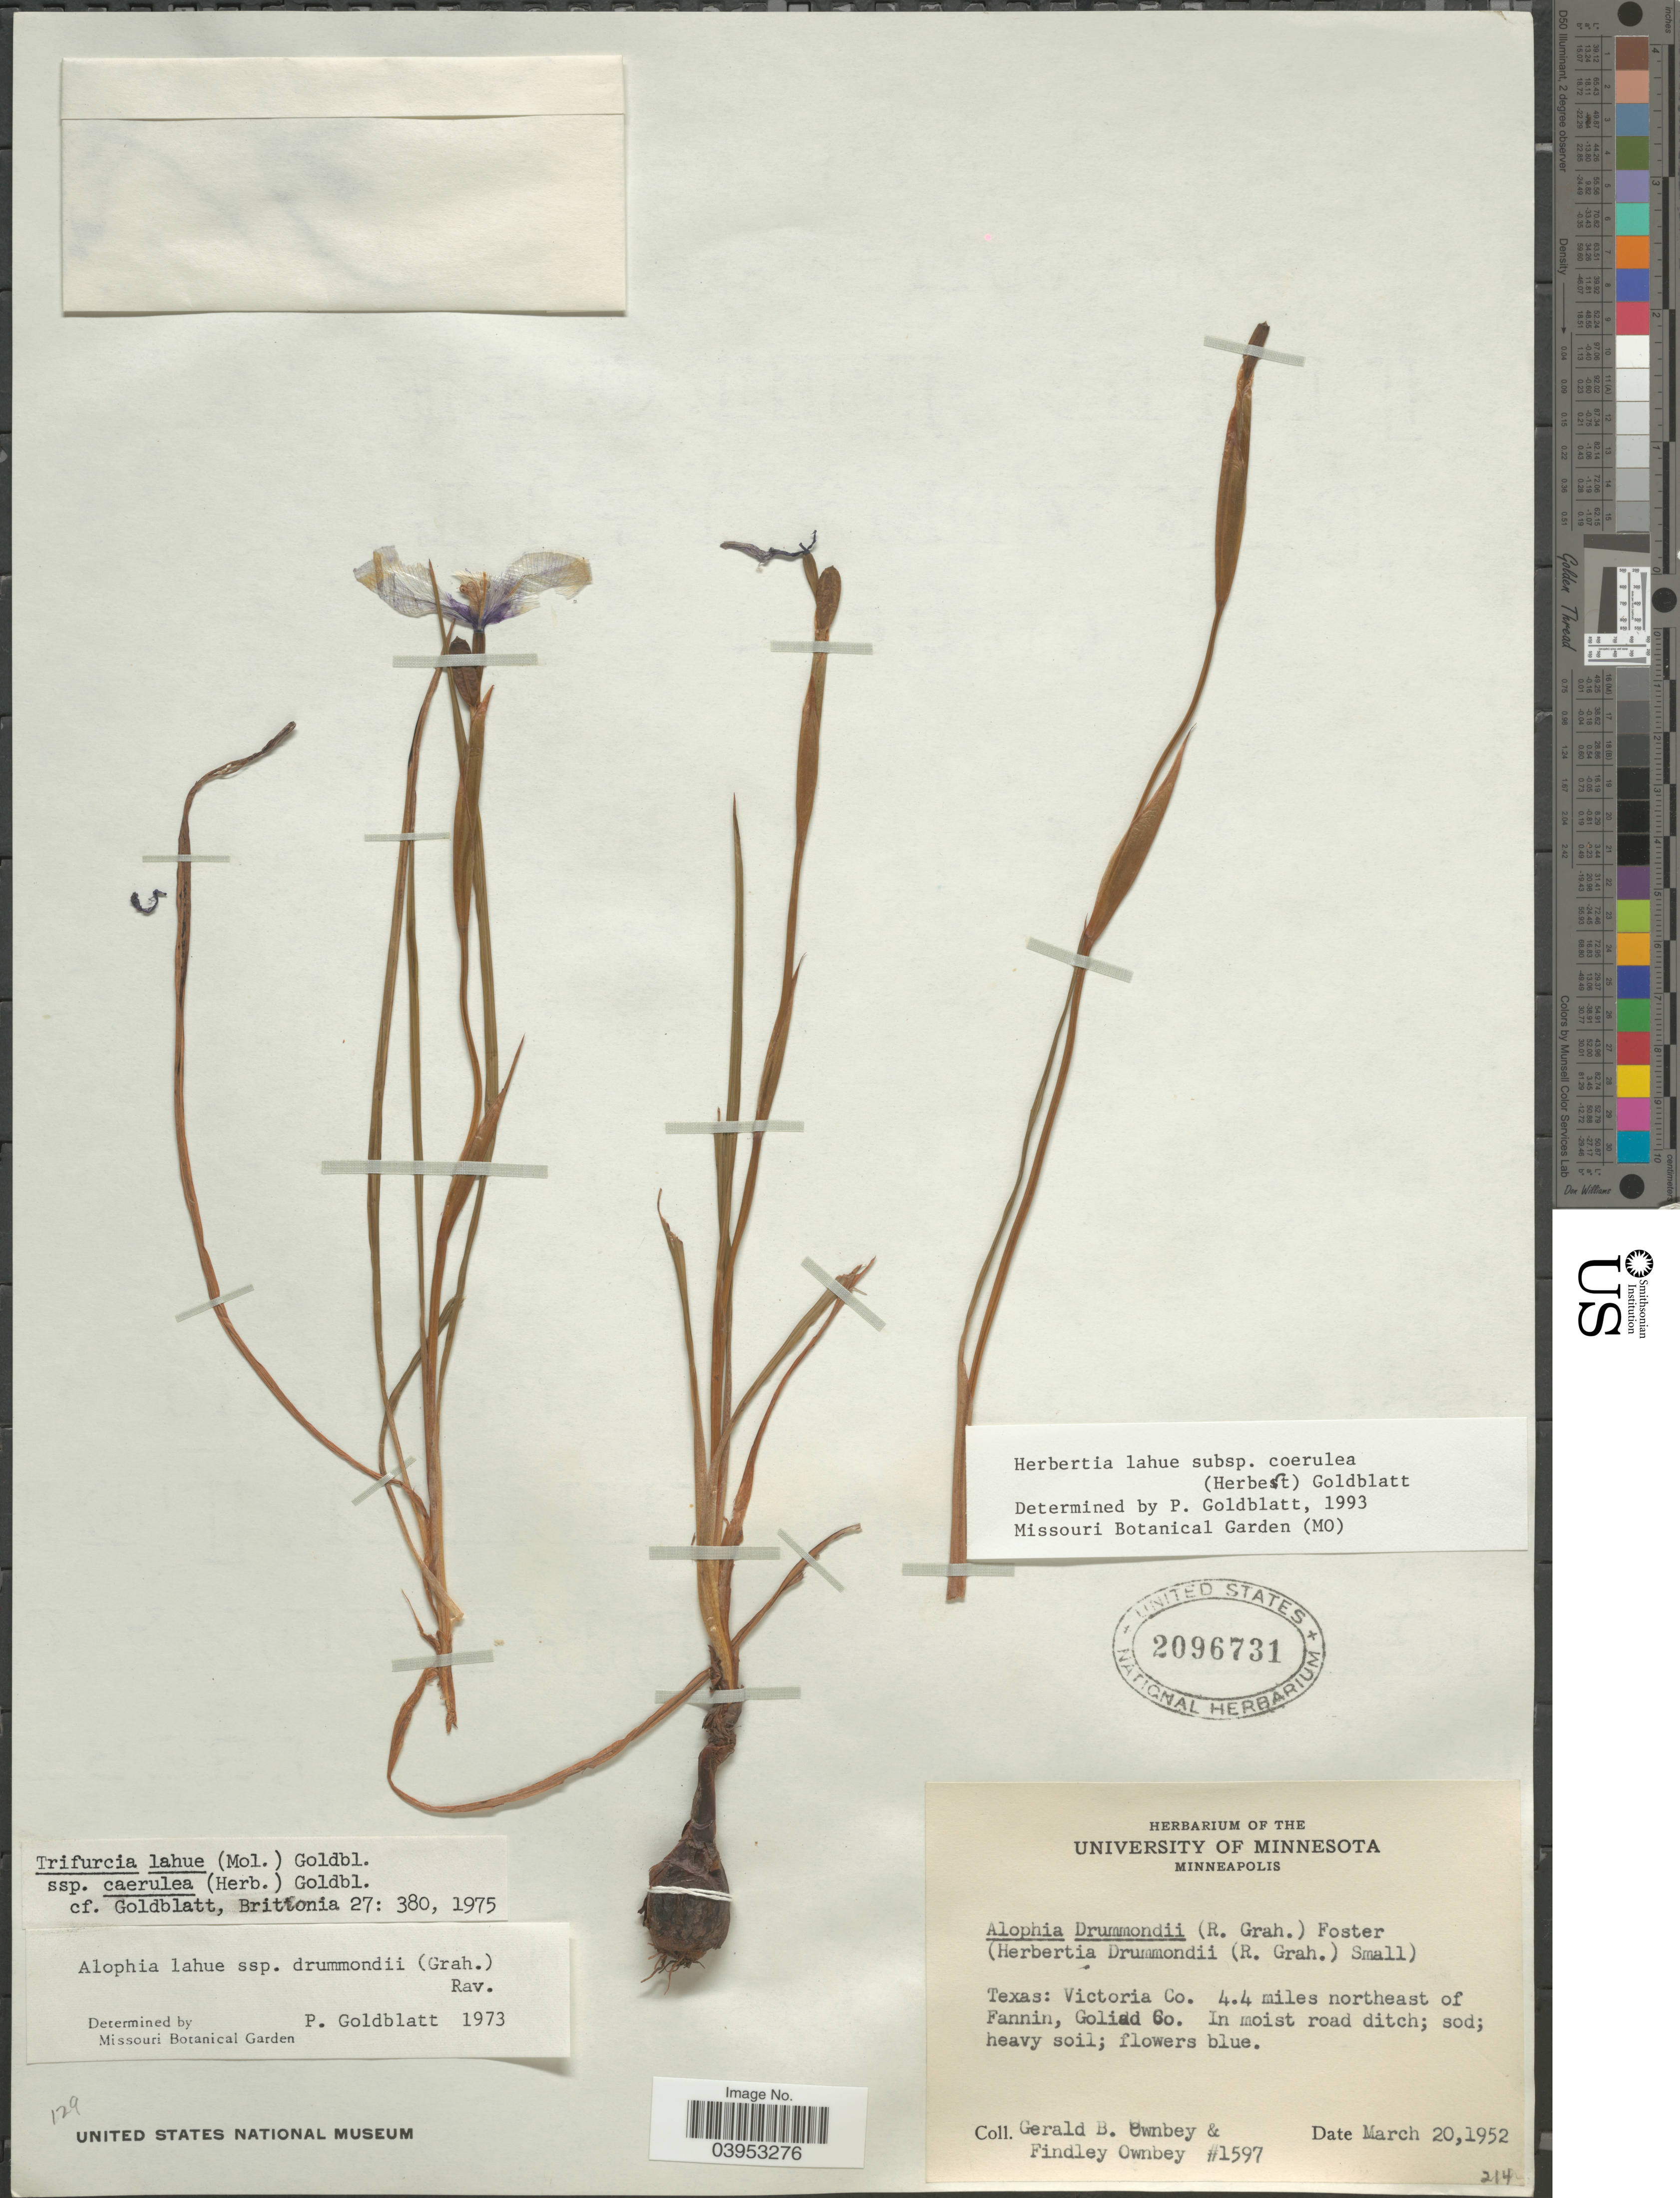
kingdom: Plantae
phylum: Tracheophyta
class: Liliopsida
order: Asparagales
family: Iridaceae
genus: Herbertia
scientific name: Herbertia lahue subsp. caerulea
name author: (Herb.) Goldblatt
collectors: G. B. Ownbey & F. Ownbey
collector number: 1597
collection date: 1952-03-20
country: United States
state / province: Texas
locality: Victoria Co. 4.4 miles northeast of Fannin, Goliad Co.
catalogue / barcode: US 2096731